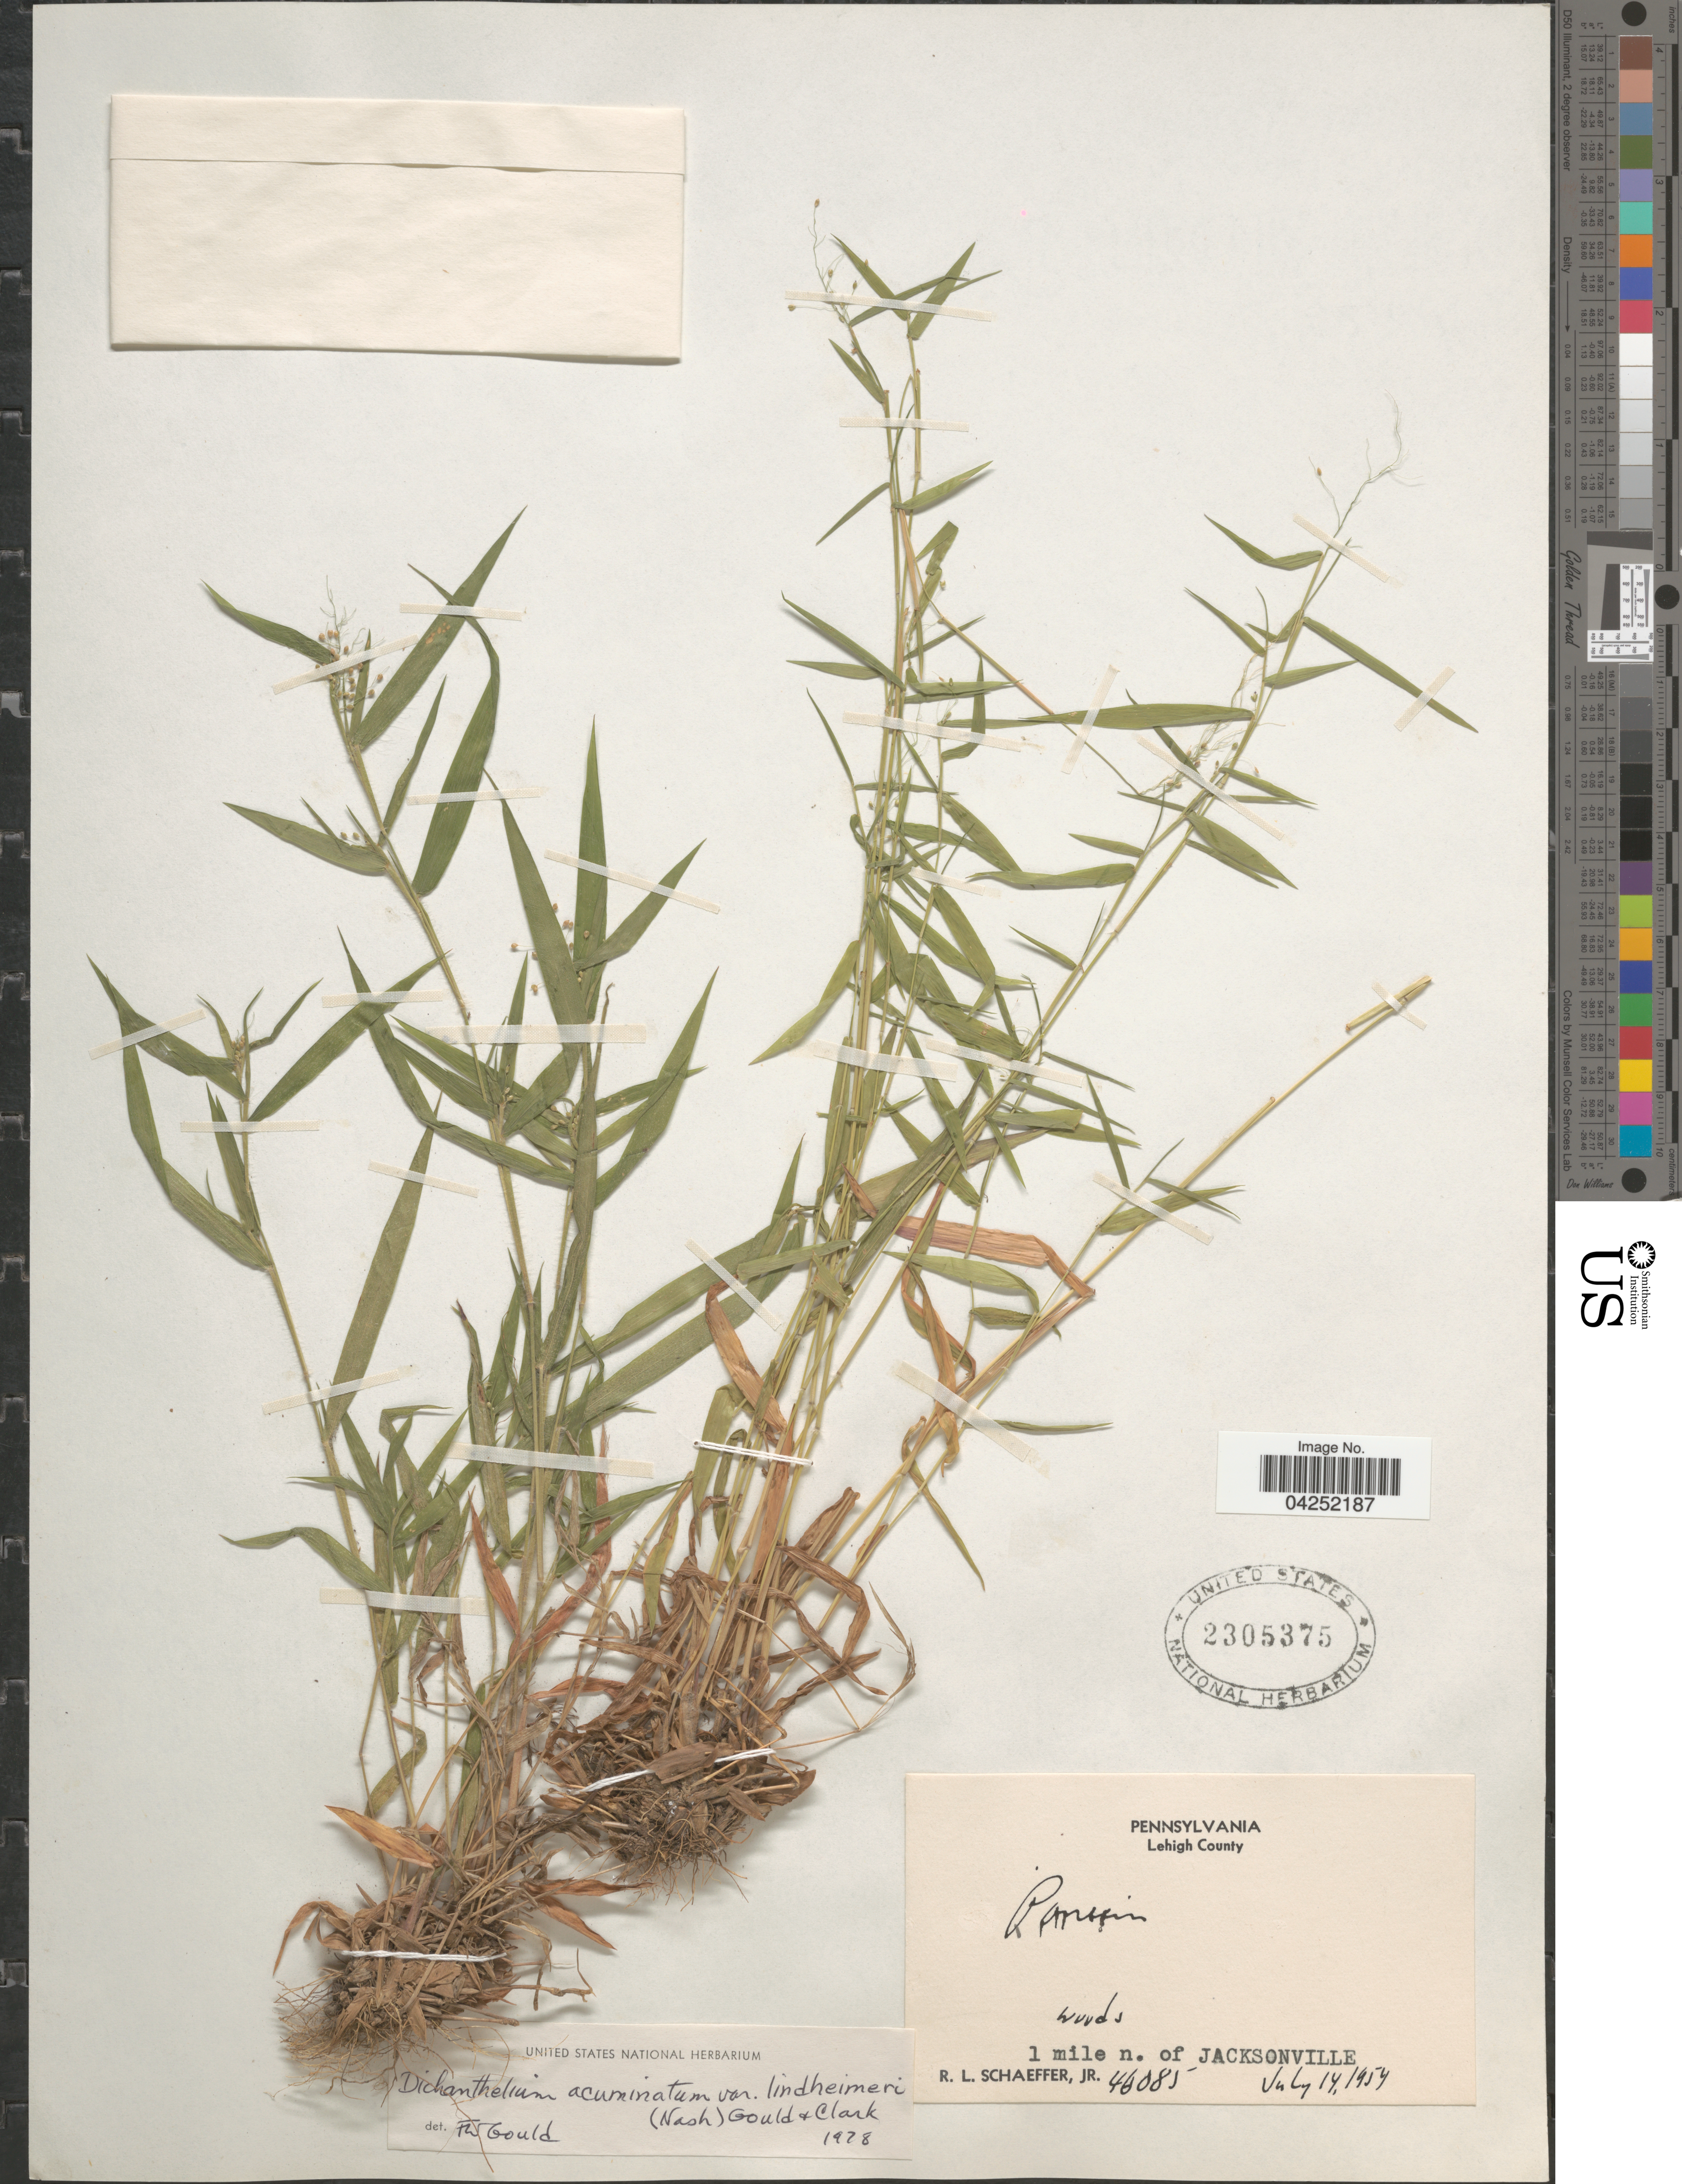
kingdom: Plantae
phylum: Tracheophyta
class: Liliopsida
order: Poales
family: Poaceae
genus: Dichanthelium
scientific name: Dichanthelium acuminatum var. lindheimeri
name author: (Nash) Gould & C.A. Clark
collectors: R. L. Schaeffer Jr.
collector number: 46085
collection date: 1954-07-14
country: United States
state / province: Pennsylvania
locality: Lehigh County. Woods. 1 mile n. of Jacksonville.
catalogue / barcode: US 2305375